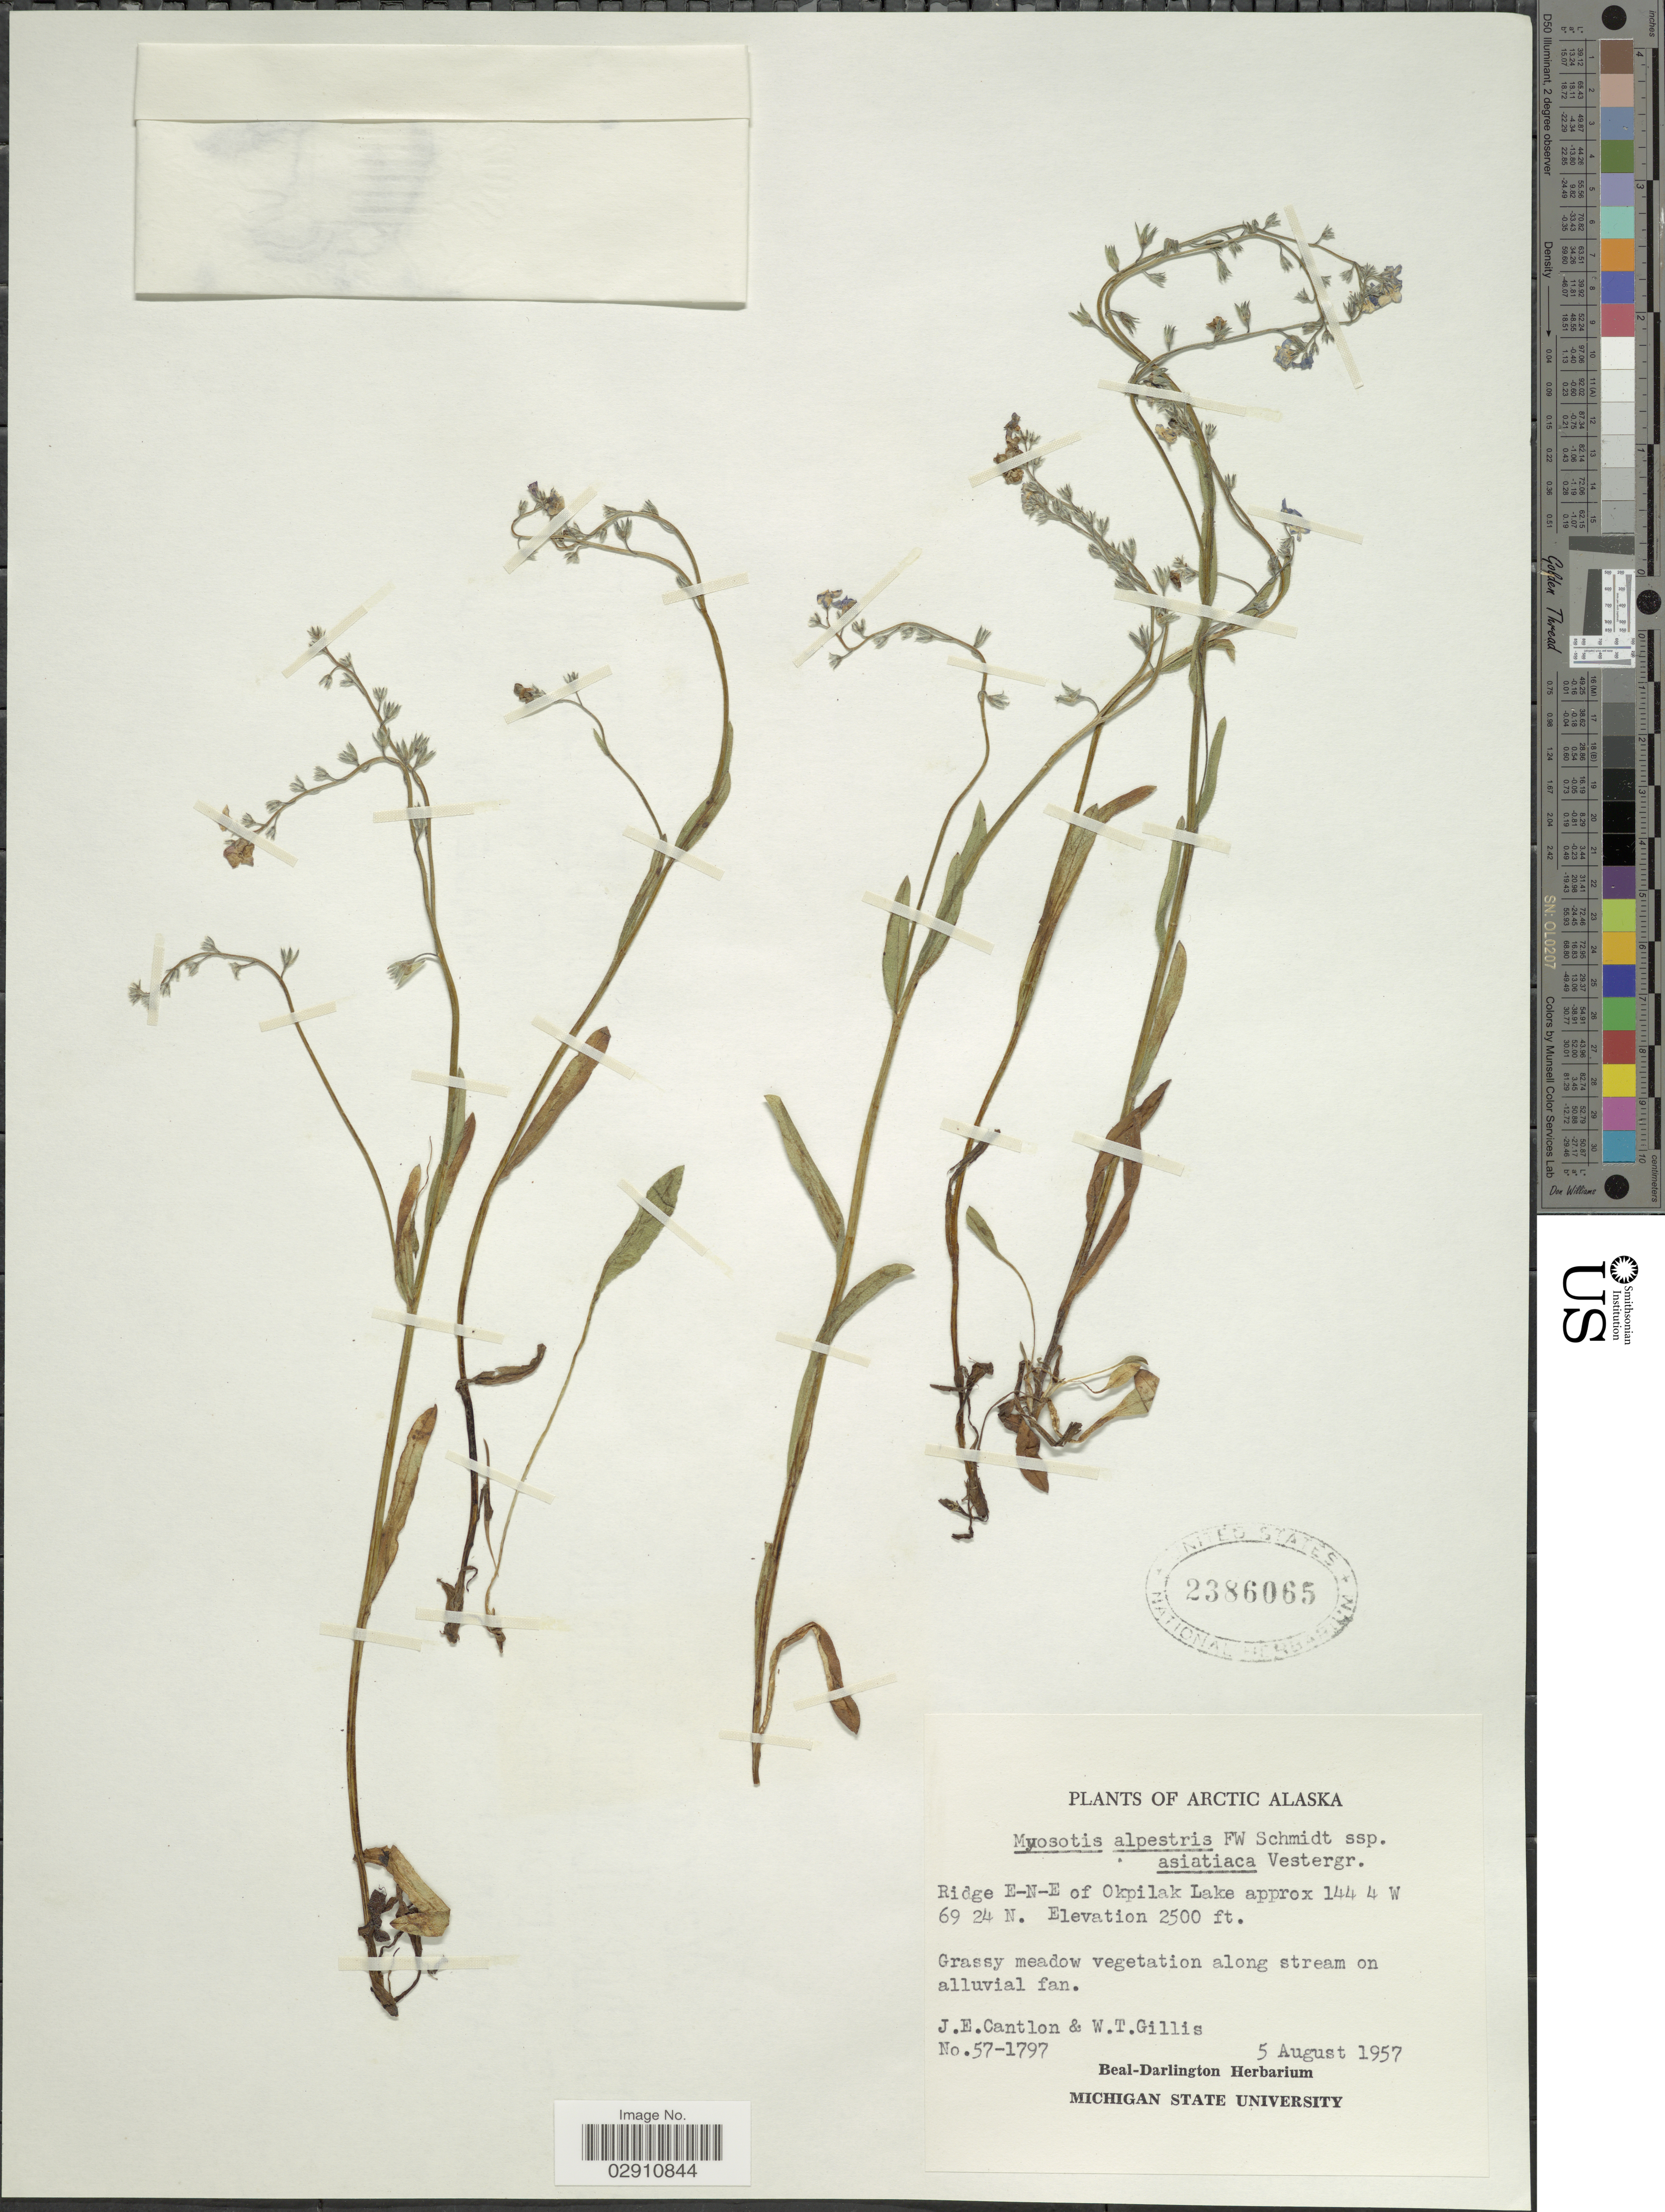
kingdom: Plantae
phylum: Tracheophyta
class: Magnoliopsida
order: Boraginales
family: Boraginaceae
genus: Myosotis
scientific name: Myosotis alpestris subsp. asiatica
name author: Vestergr.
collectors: J. Cantlon & W. T. Gillis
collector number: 57-1797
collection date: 1957-08-05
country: United States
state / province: Alaska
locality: Arctic Alaska. Ridge E-N-E of Okpilak Lake.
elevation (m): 762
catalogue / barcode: US 2386065